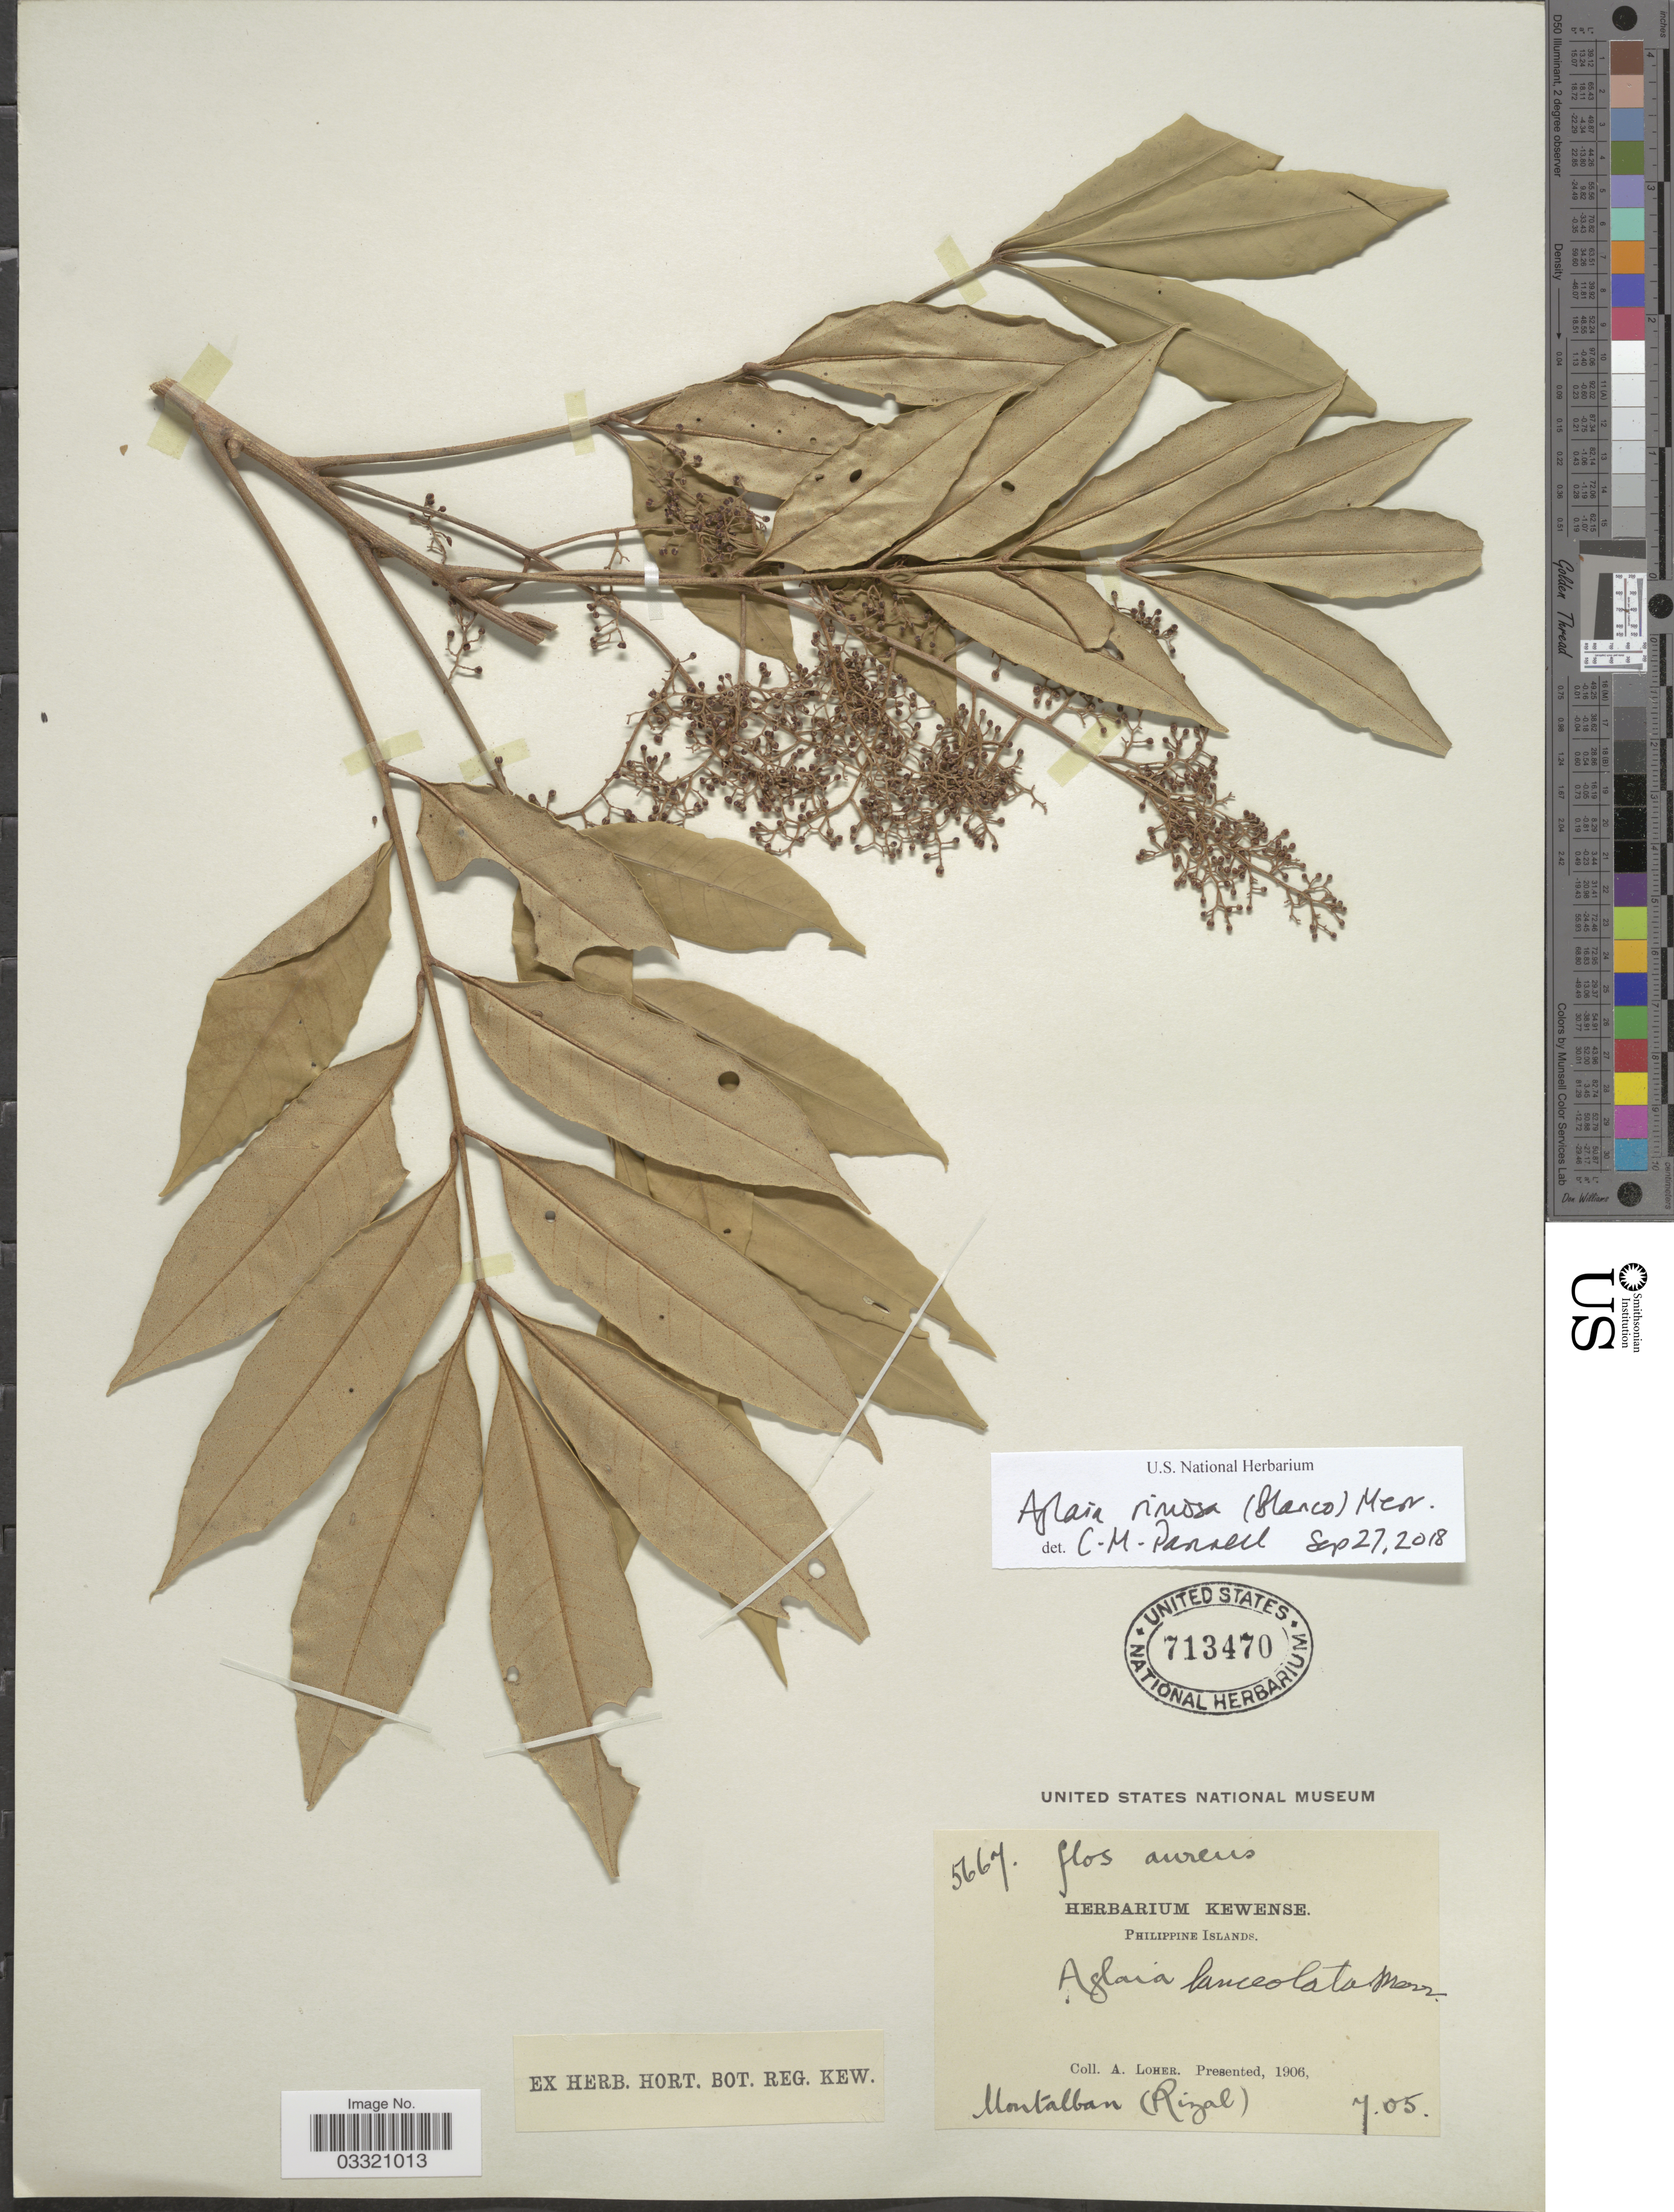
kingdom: Plantae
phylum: Tracheophyta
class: Magnoliopsida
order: Sapindales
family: Meliaceae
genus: Aglaia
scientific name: Aglaia rimosa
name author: (Blanco) Merr.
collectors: A. Loher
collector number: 5667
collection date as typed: Transcribed d/m/y: /7/5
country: Philippines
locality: Montalban (Rizal).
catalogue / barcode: US 713470